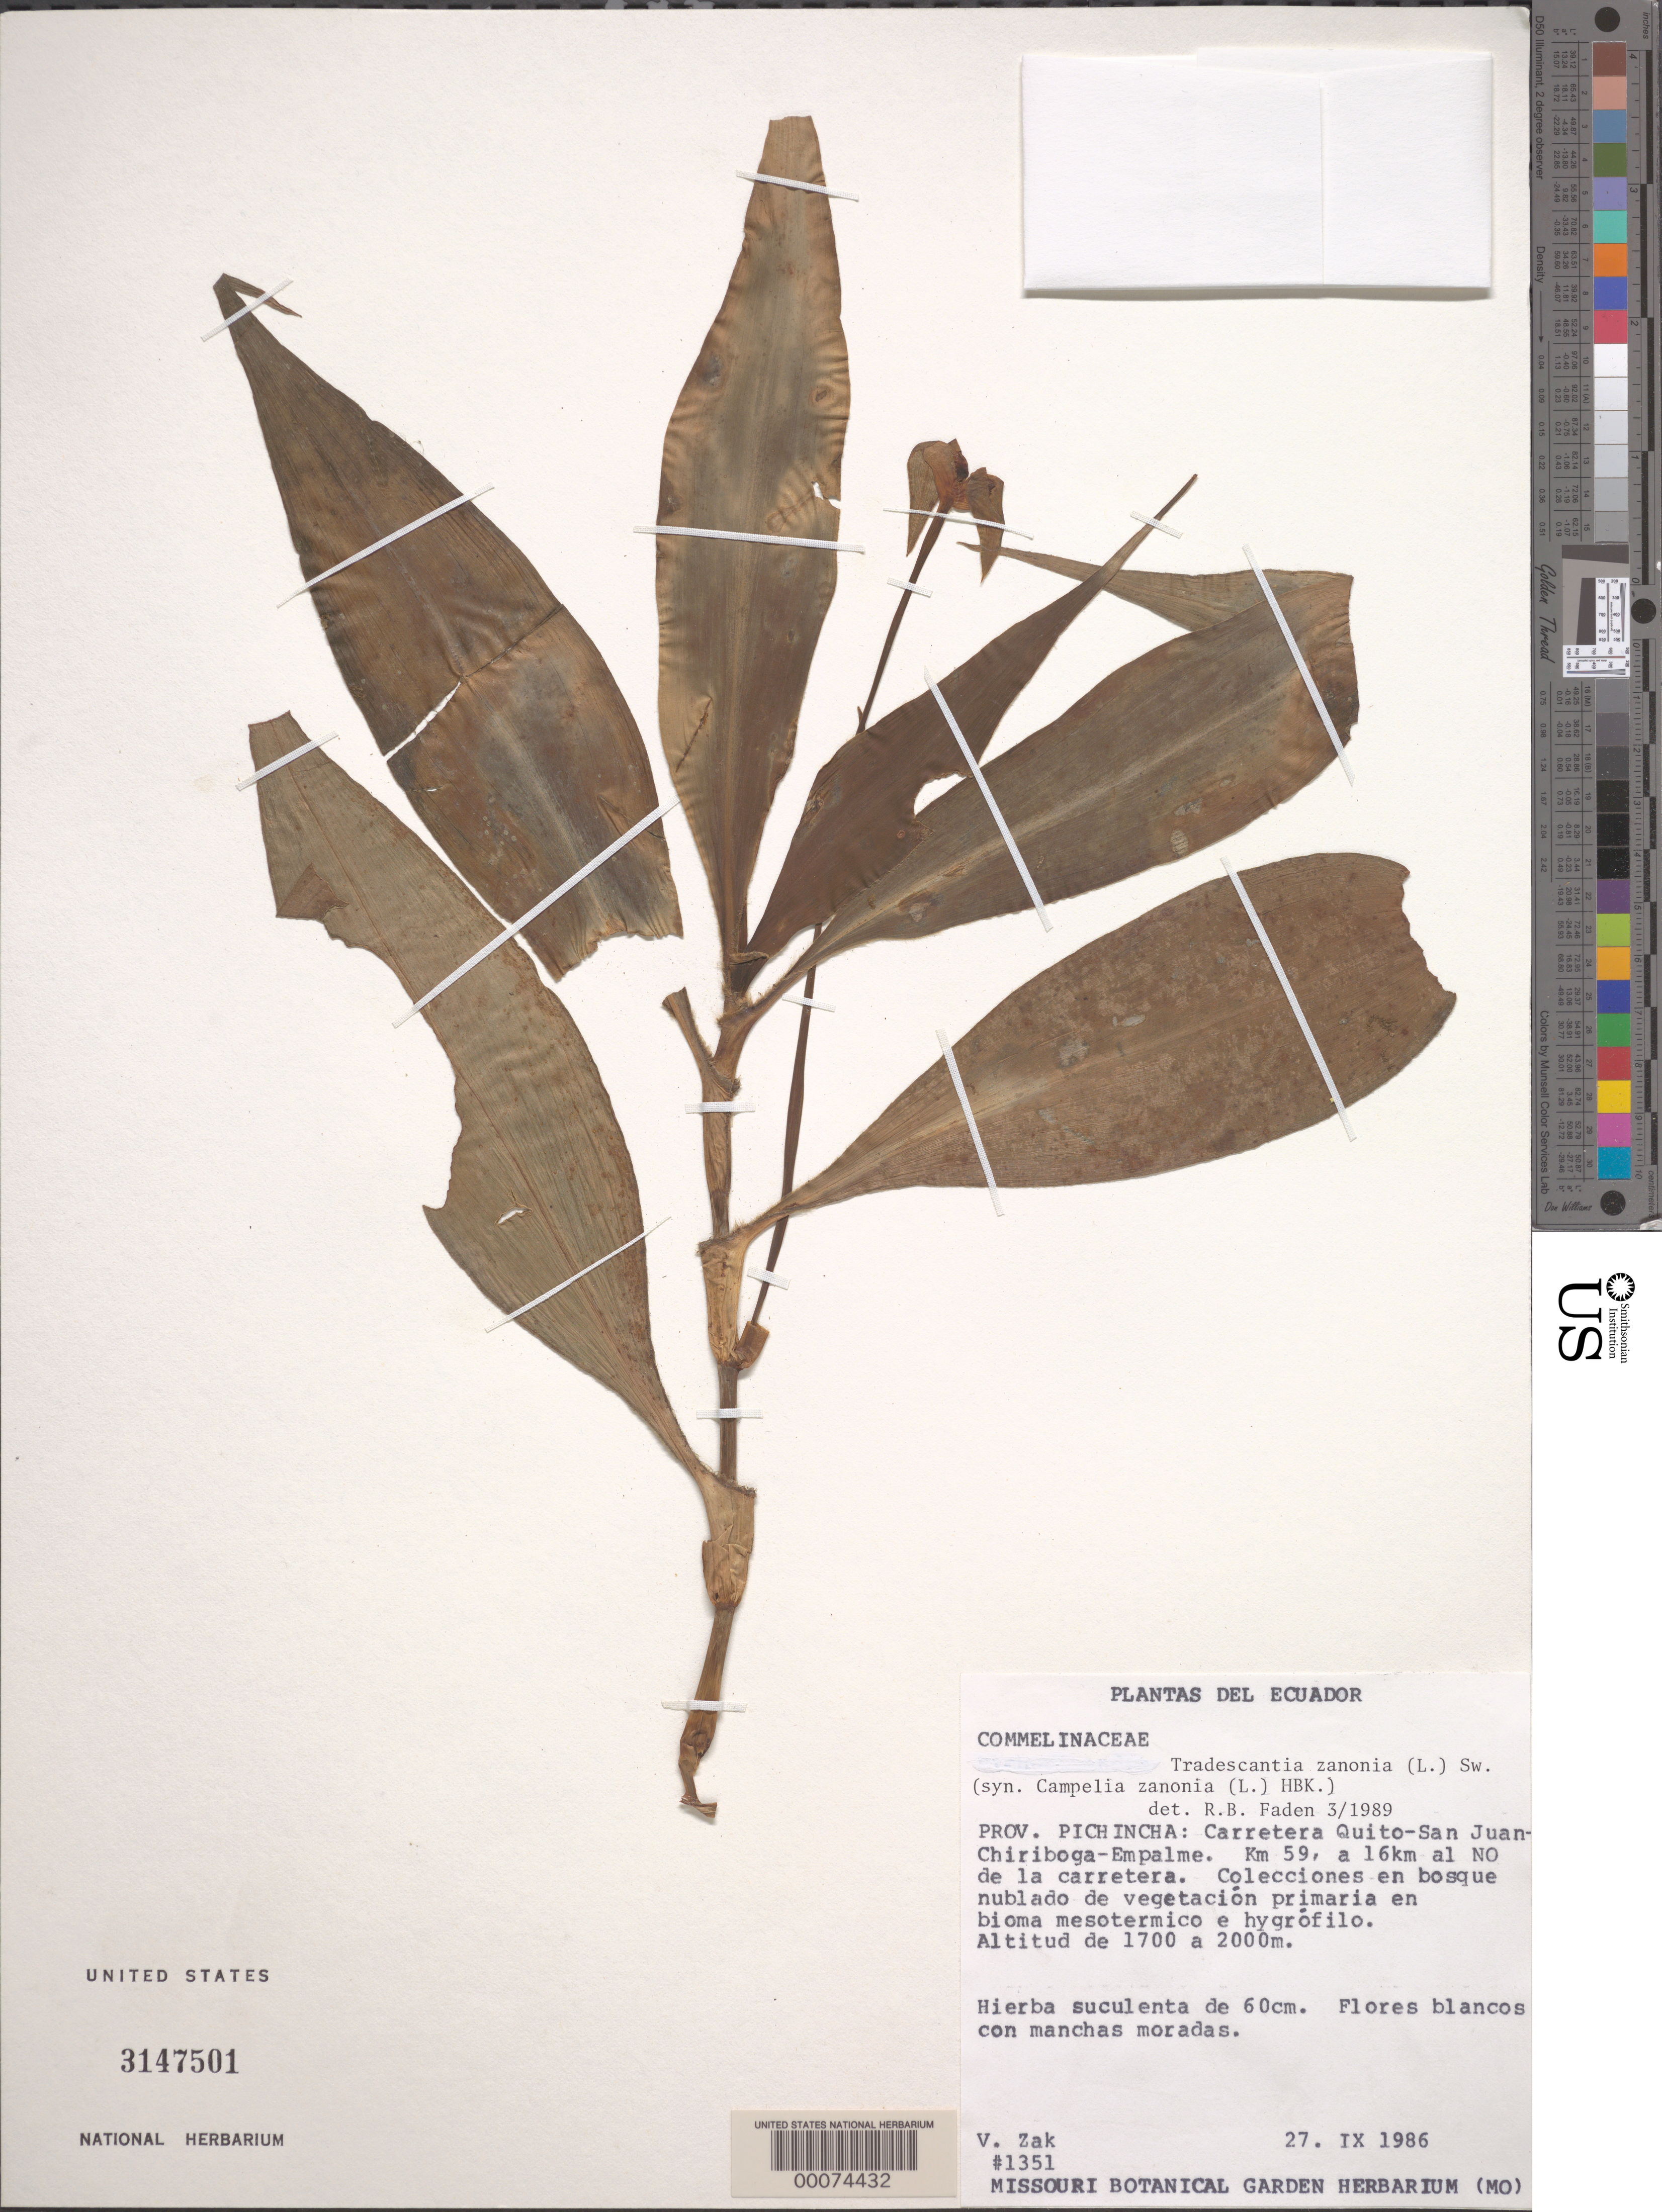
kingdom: Plantae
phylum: Tracheophyta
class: Liliopsida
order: Commelinales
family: Commelinaceae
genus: Tradescantia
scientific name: Tradescantia zanonia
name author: (L.) Sw.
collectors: V. Zak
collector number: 1351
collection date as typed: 27 Sep 1986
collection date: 1986-09-27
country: Ecuador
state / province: Pichincha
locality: Quito-San Juan-chiriboga-empalme highway, km 59, 16 km N of highway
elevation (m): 1700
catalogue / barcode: US 3147501